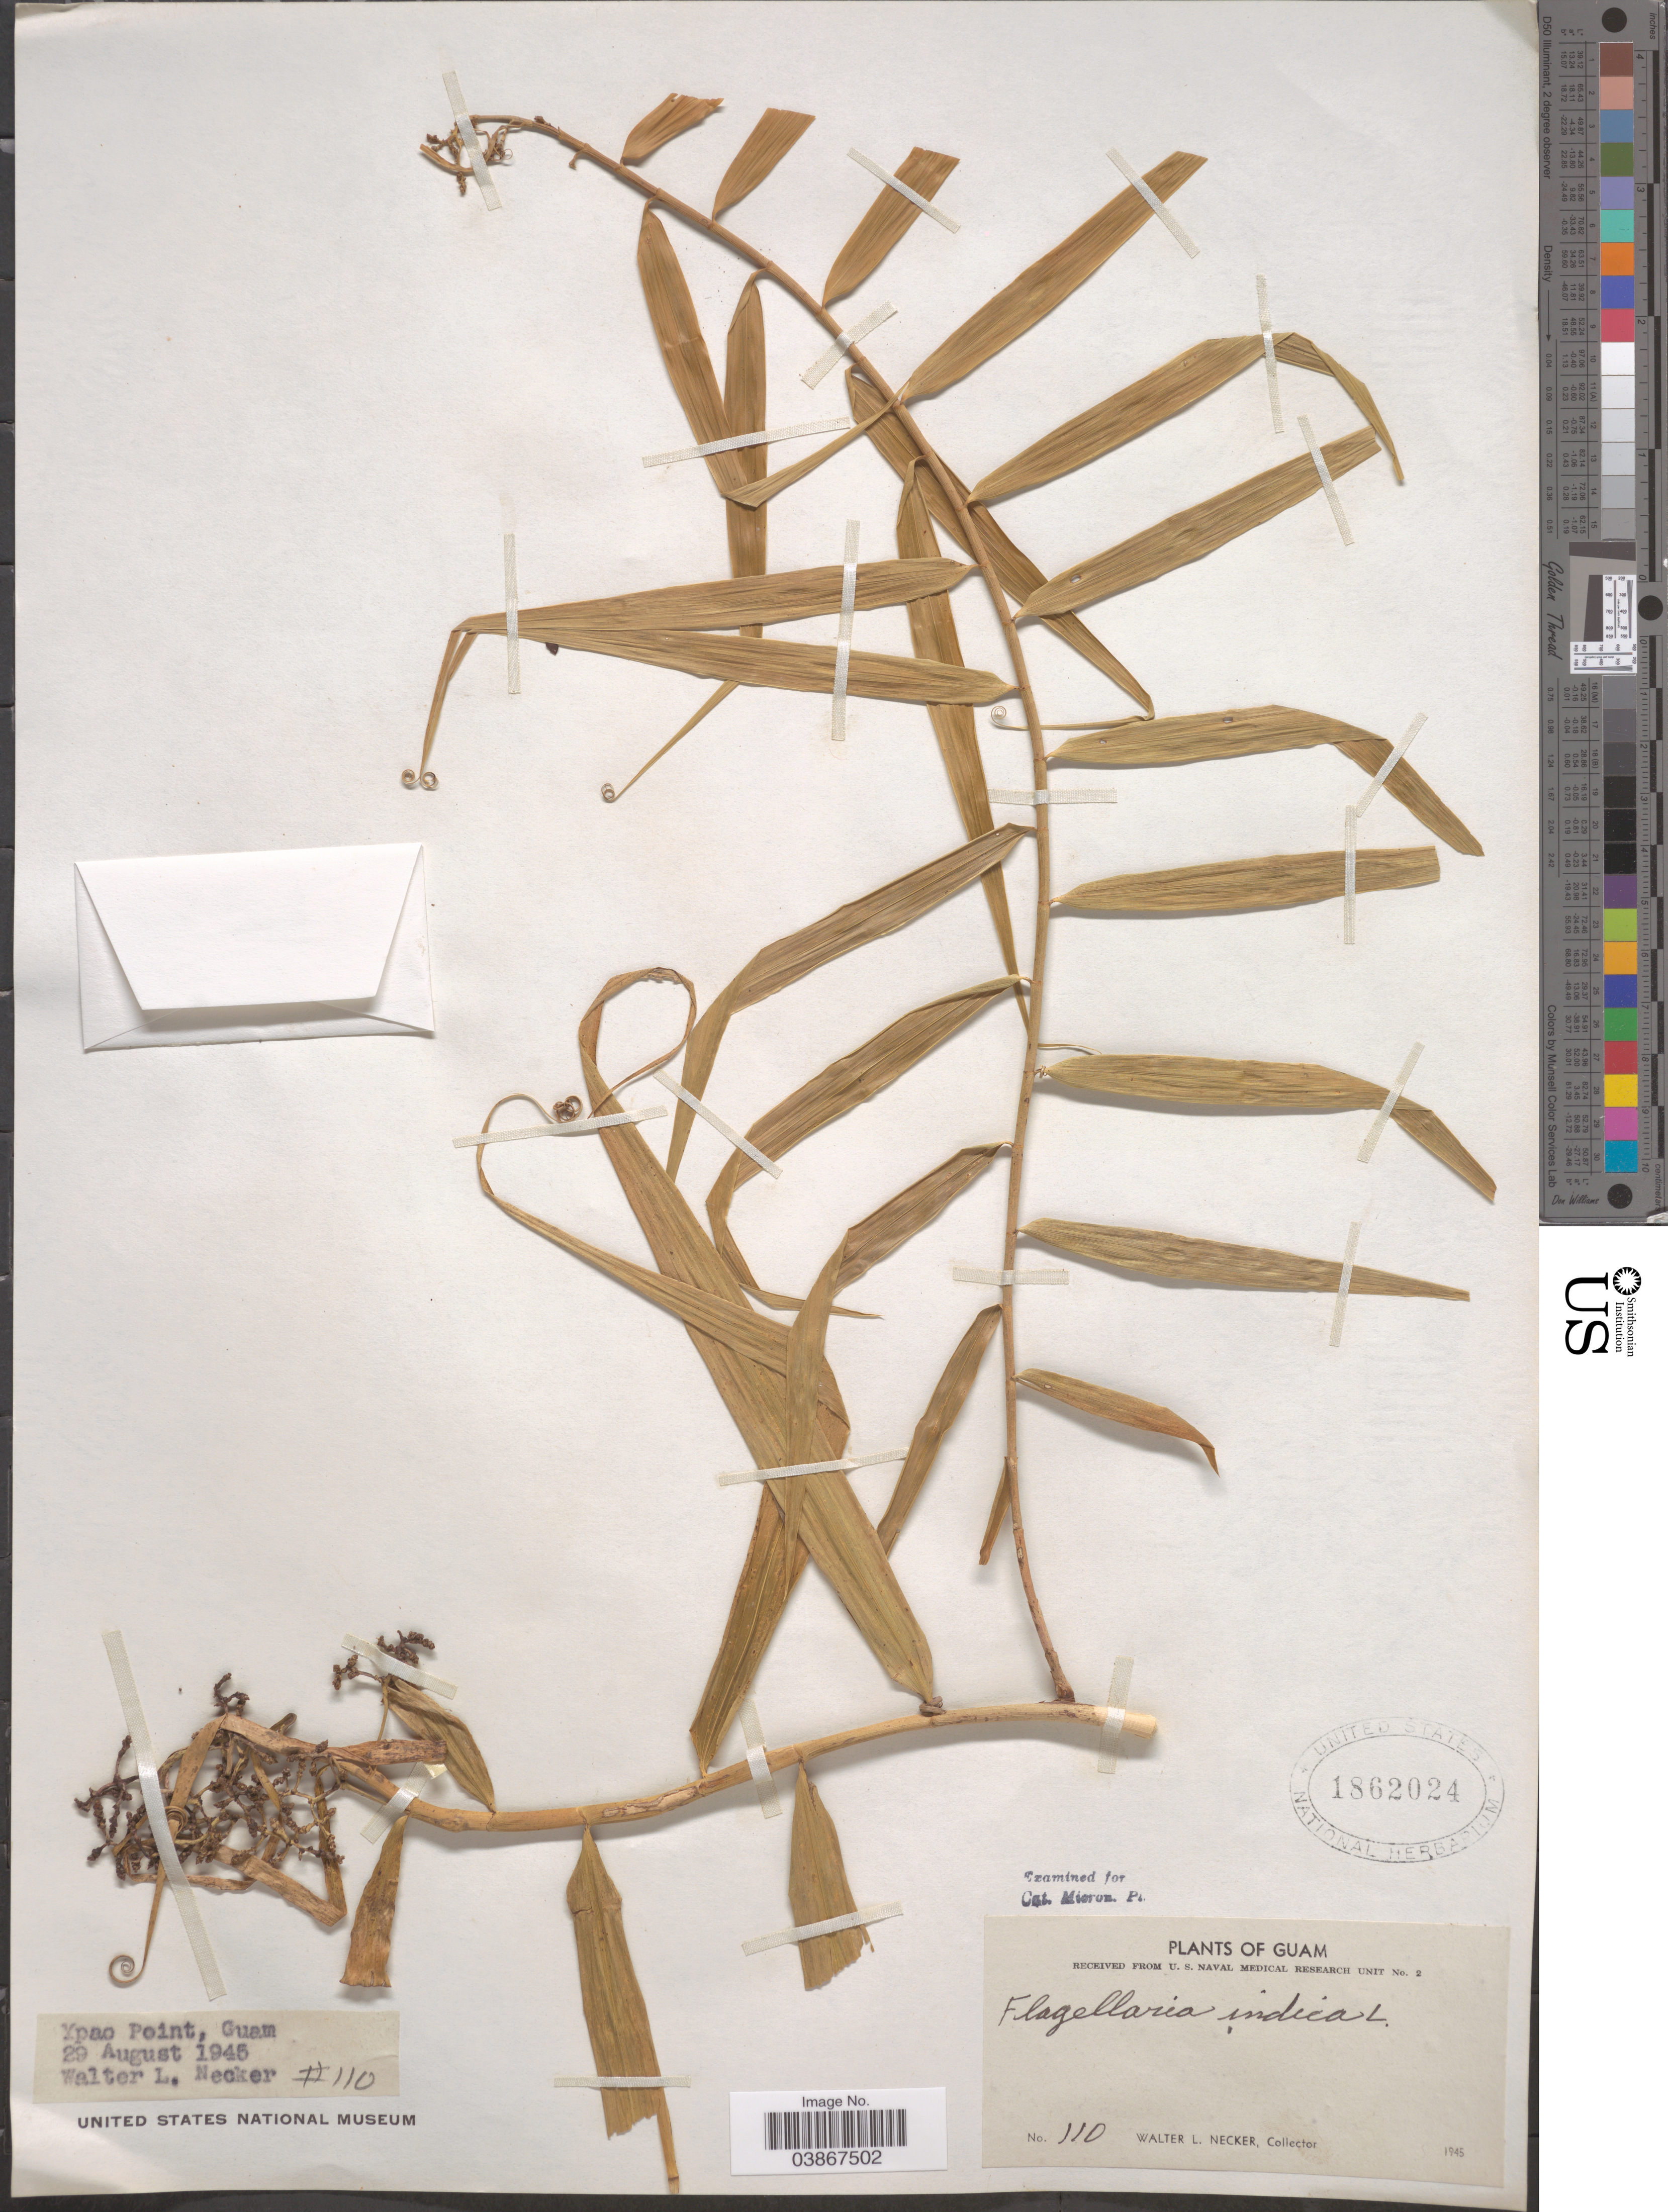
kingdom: Plantae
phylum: Tracheophyta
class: Liliopsida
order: Poales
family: Flagellariaceae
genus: Flagellaria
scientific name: Flagellaria indica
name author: L.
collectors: W. L. Necker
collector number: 110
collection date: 1945-08-29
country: Guam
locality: Ypao Point.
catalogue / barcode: US 1862024